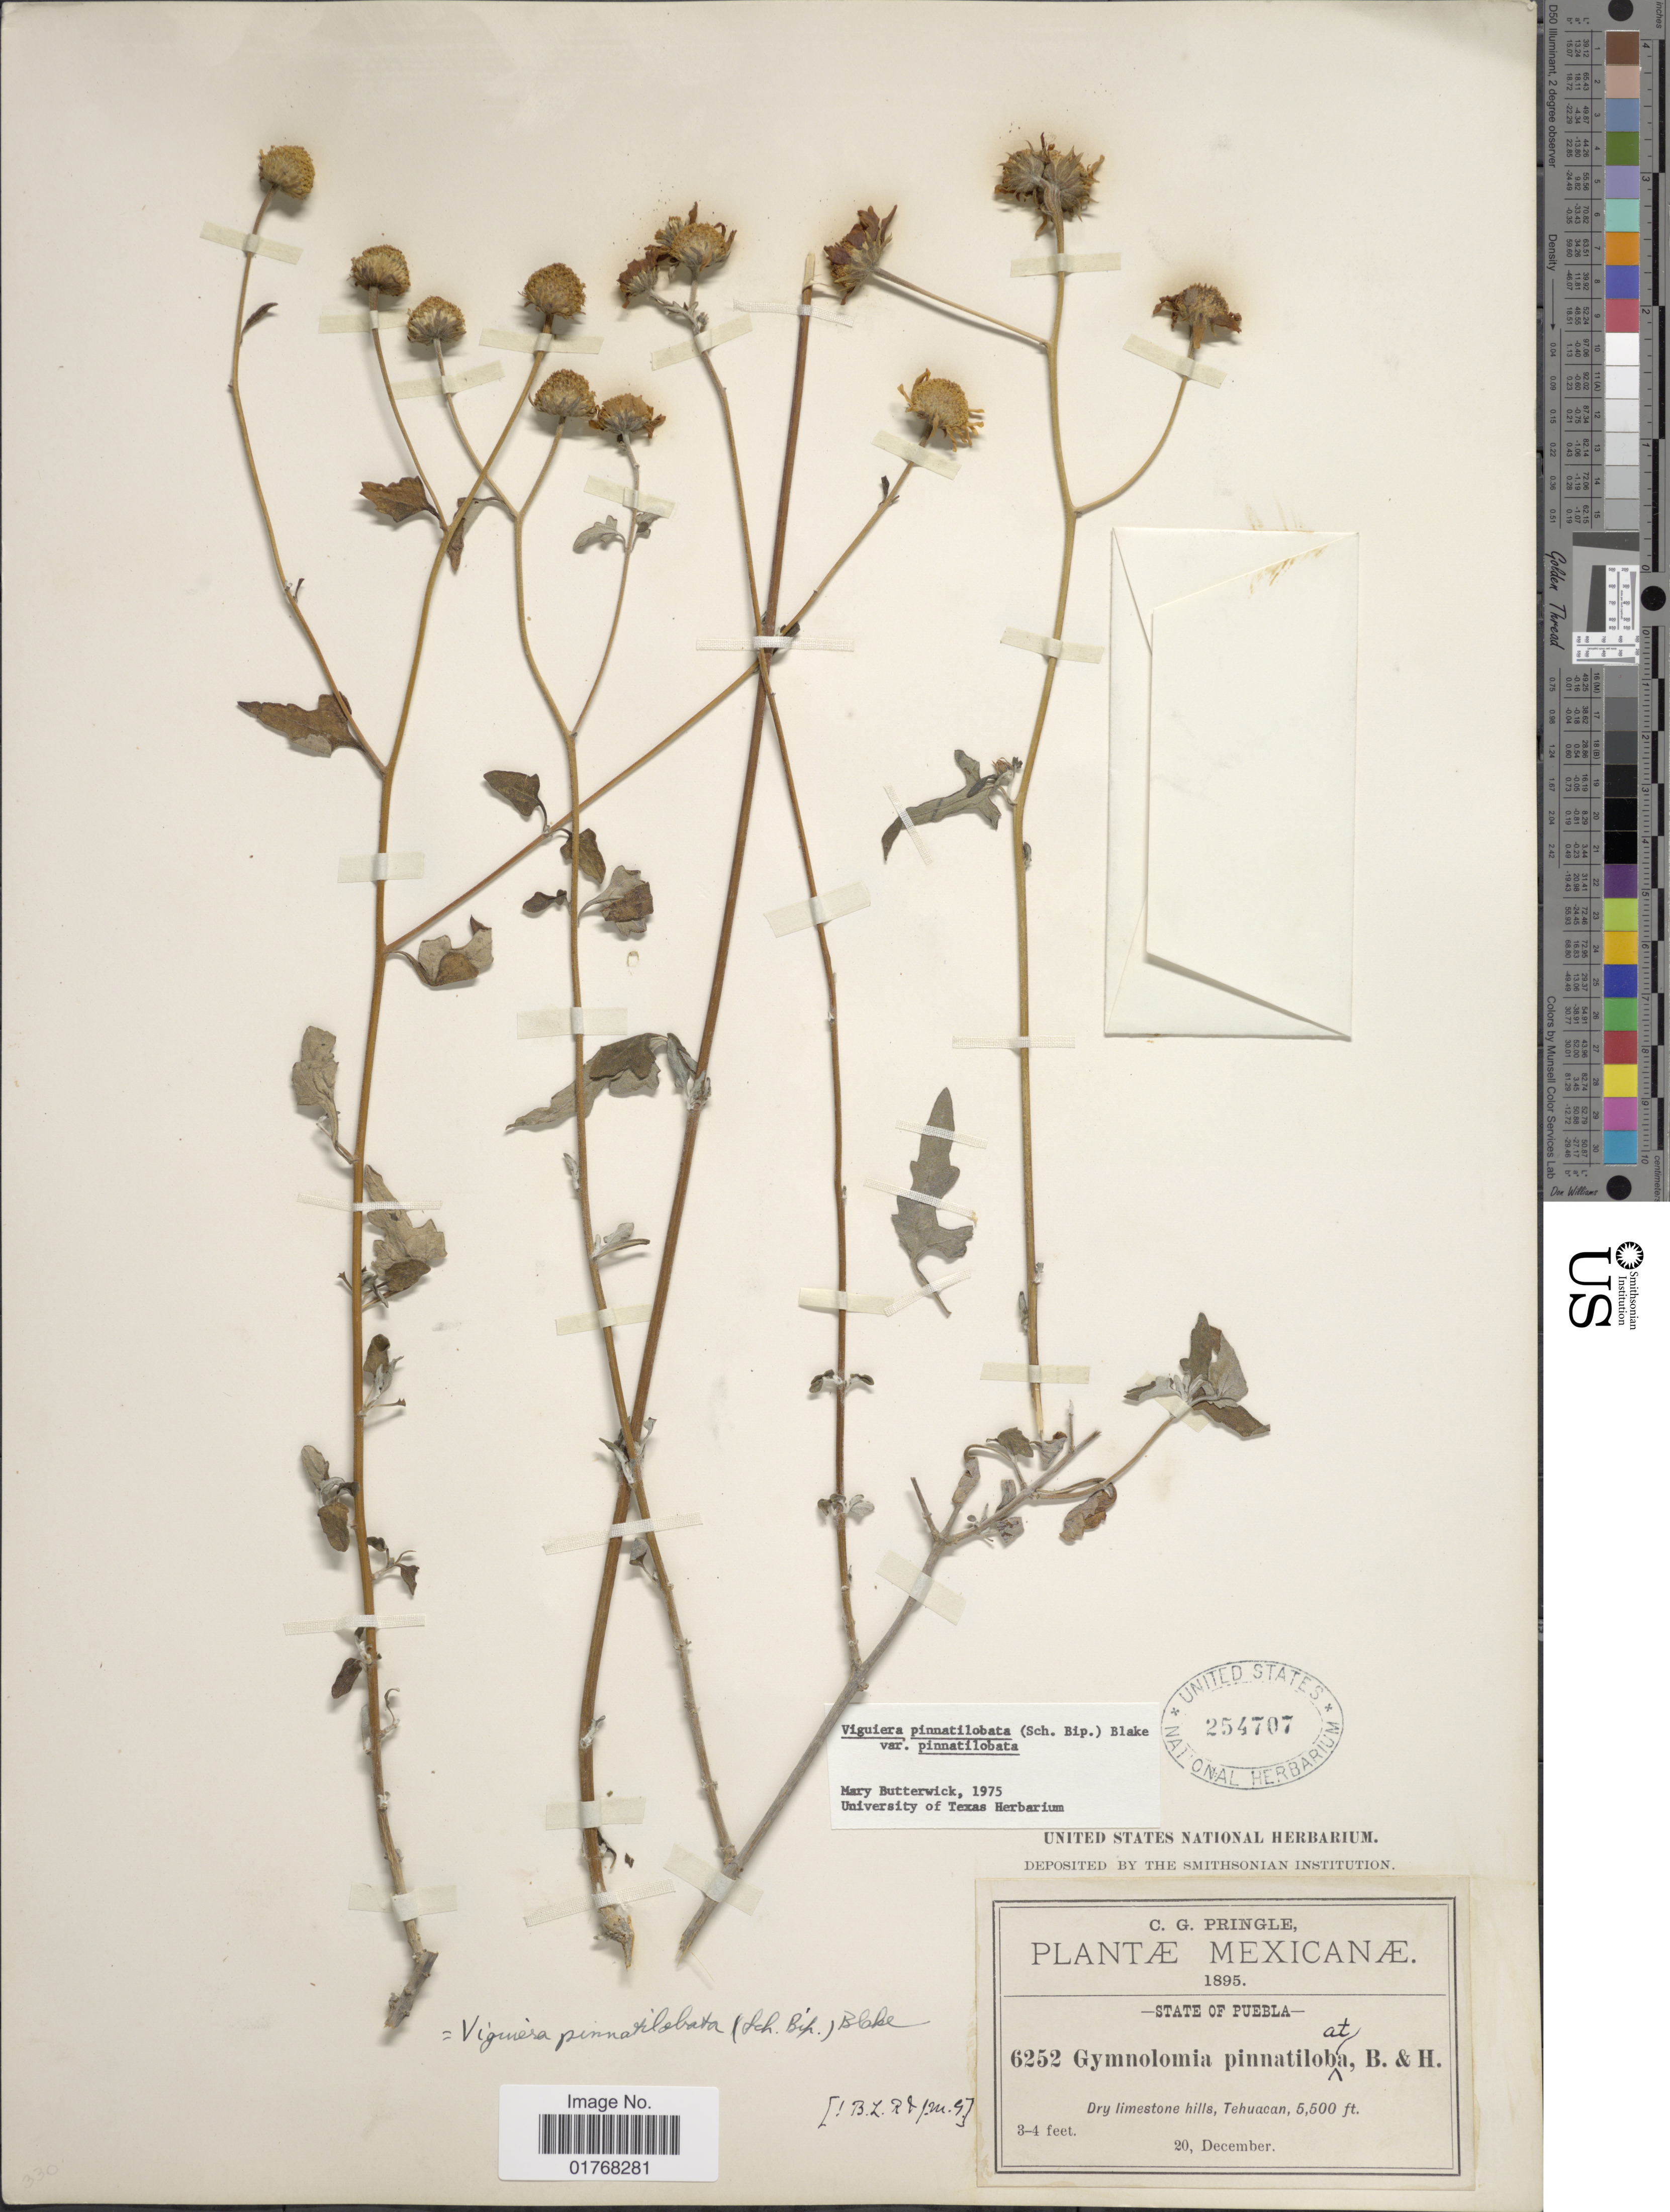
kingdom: Plantae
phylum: Tracheophyta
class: Magnoliopsida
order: Asterales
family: Asteraceae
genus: Viguiera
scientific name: Viguiera pinnatilobata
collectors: C. G. Pringle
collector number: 6252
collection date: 1895-12-20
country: Mexico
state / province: Puebla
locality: Dry liemstone hills, Tehuacan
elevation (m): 1676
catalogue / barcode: US 254707